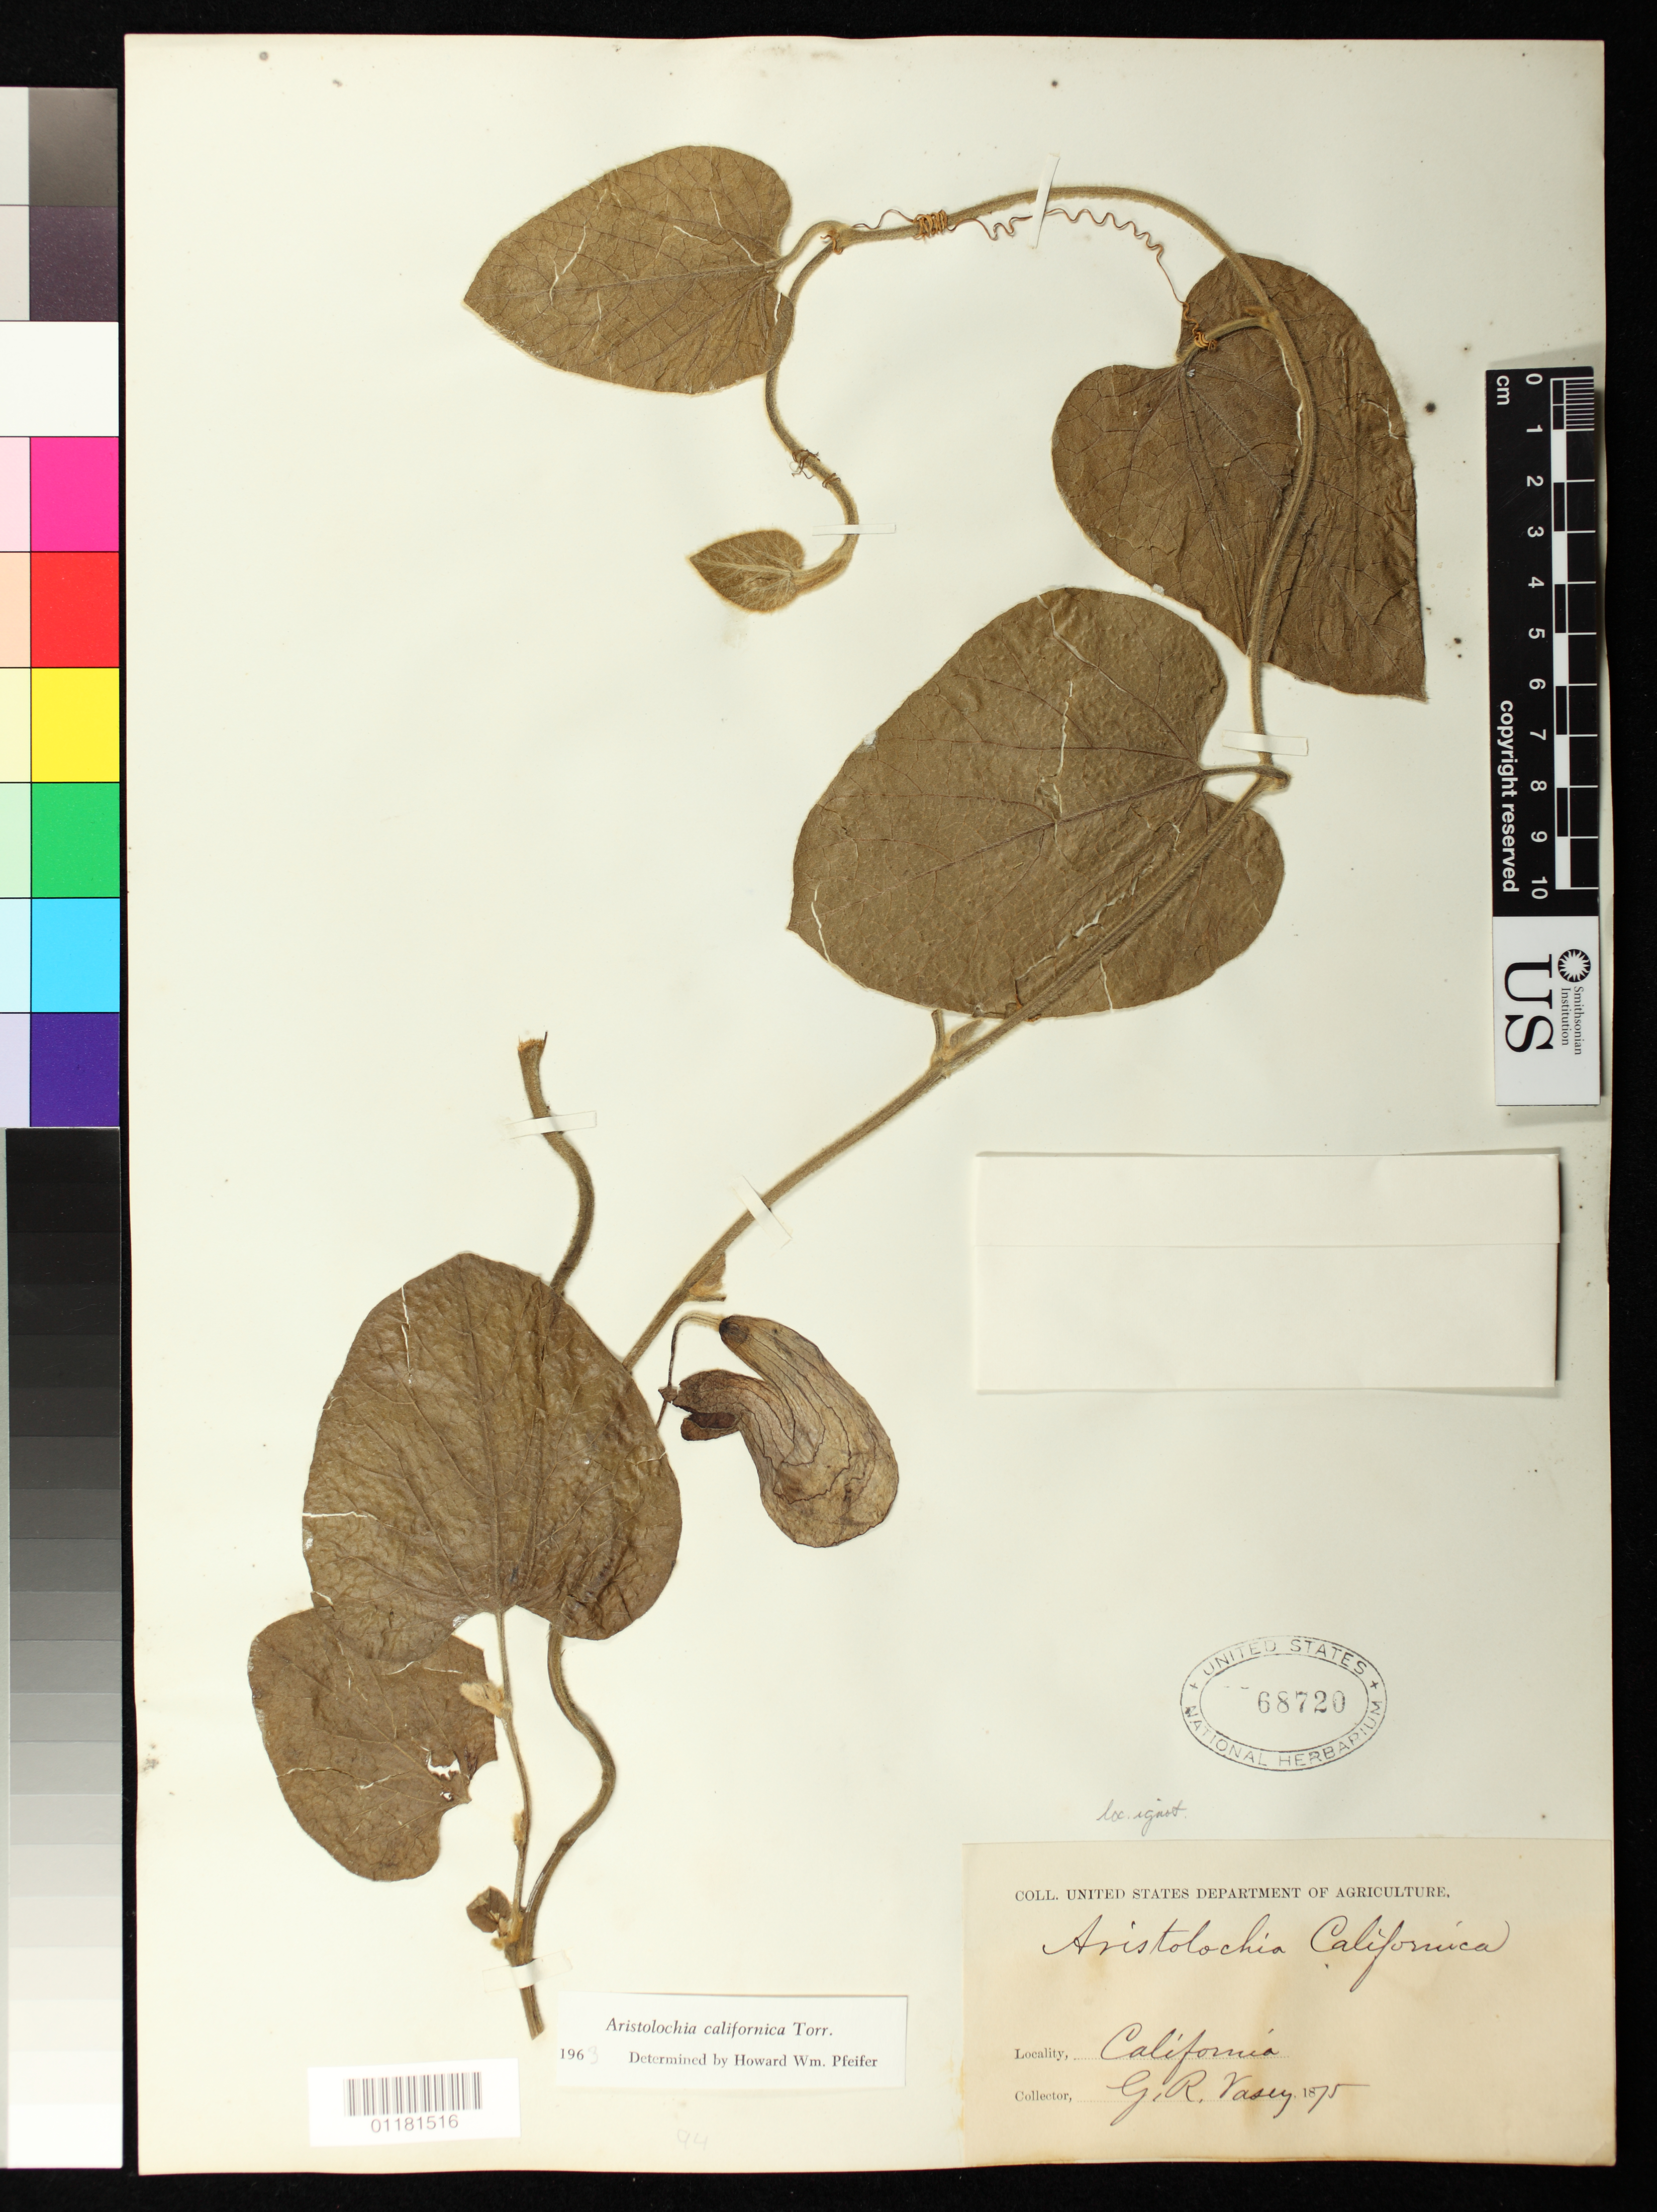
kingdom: Plantae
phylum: Tracheophyta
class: Magnoliopsida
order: Piperales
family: Aristolochiaceae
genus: Aristolochia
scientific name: Aristolochia californica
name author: Torr.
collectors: G. R. Vasey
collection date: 1875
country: United States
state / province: California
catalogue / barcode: US 68720